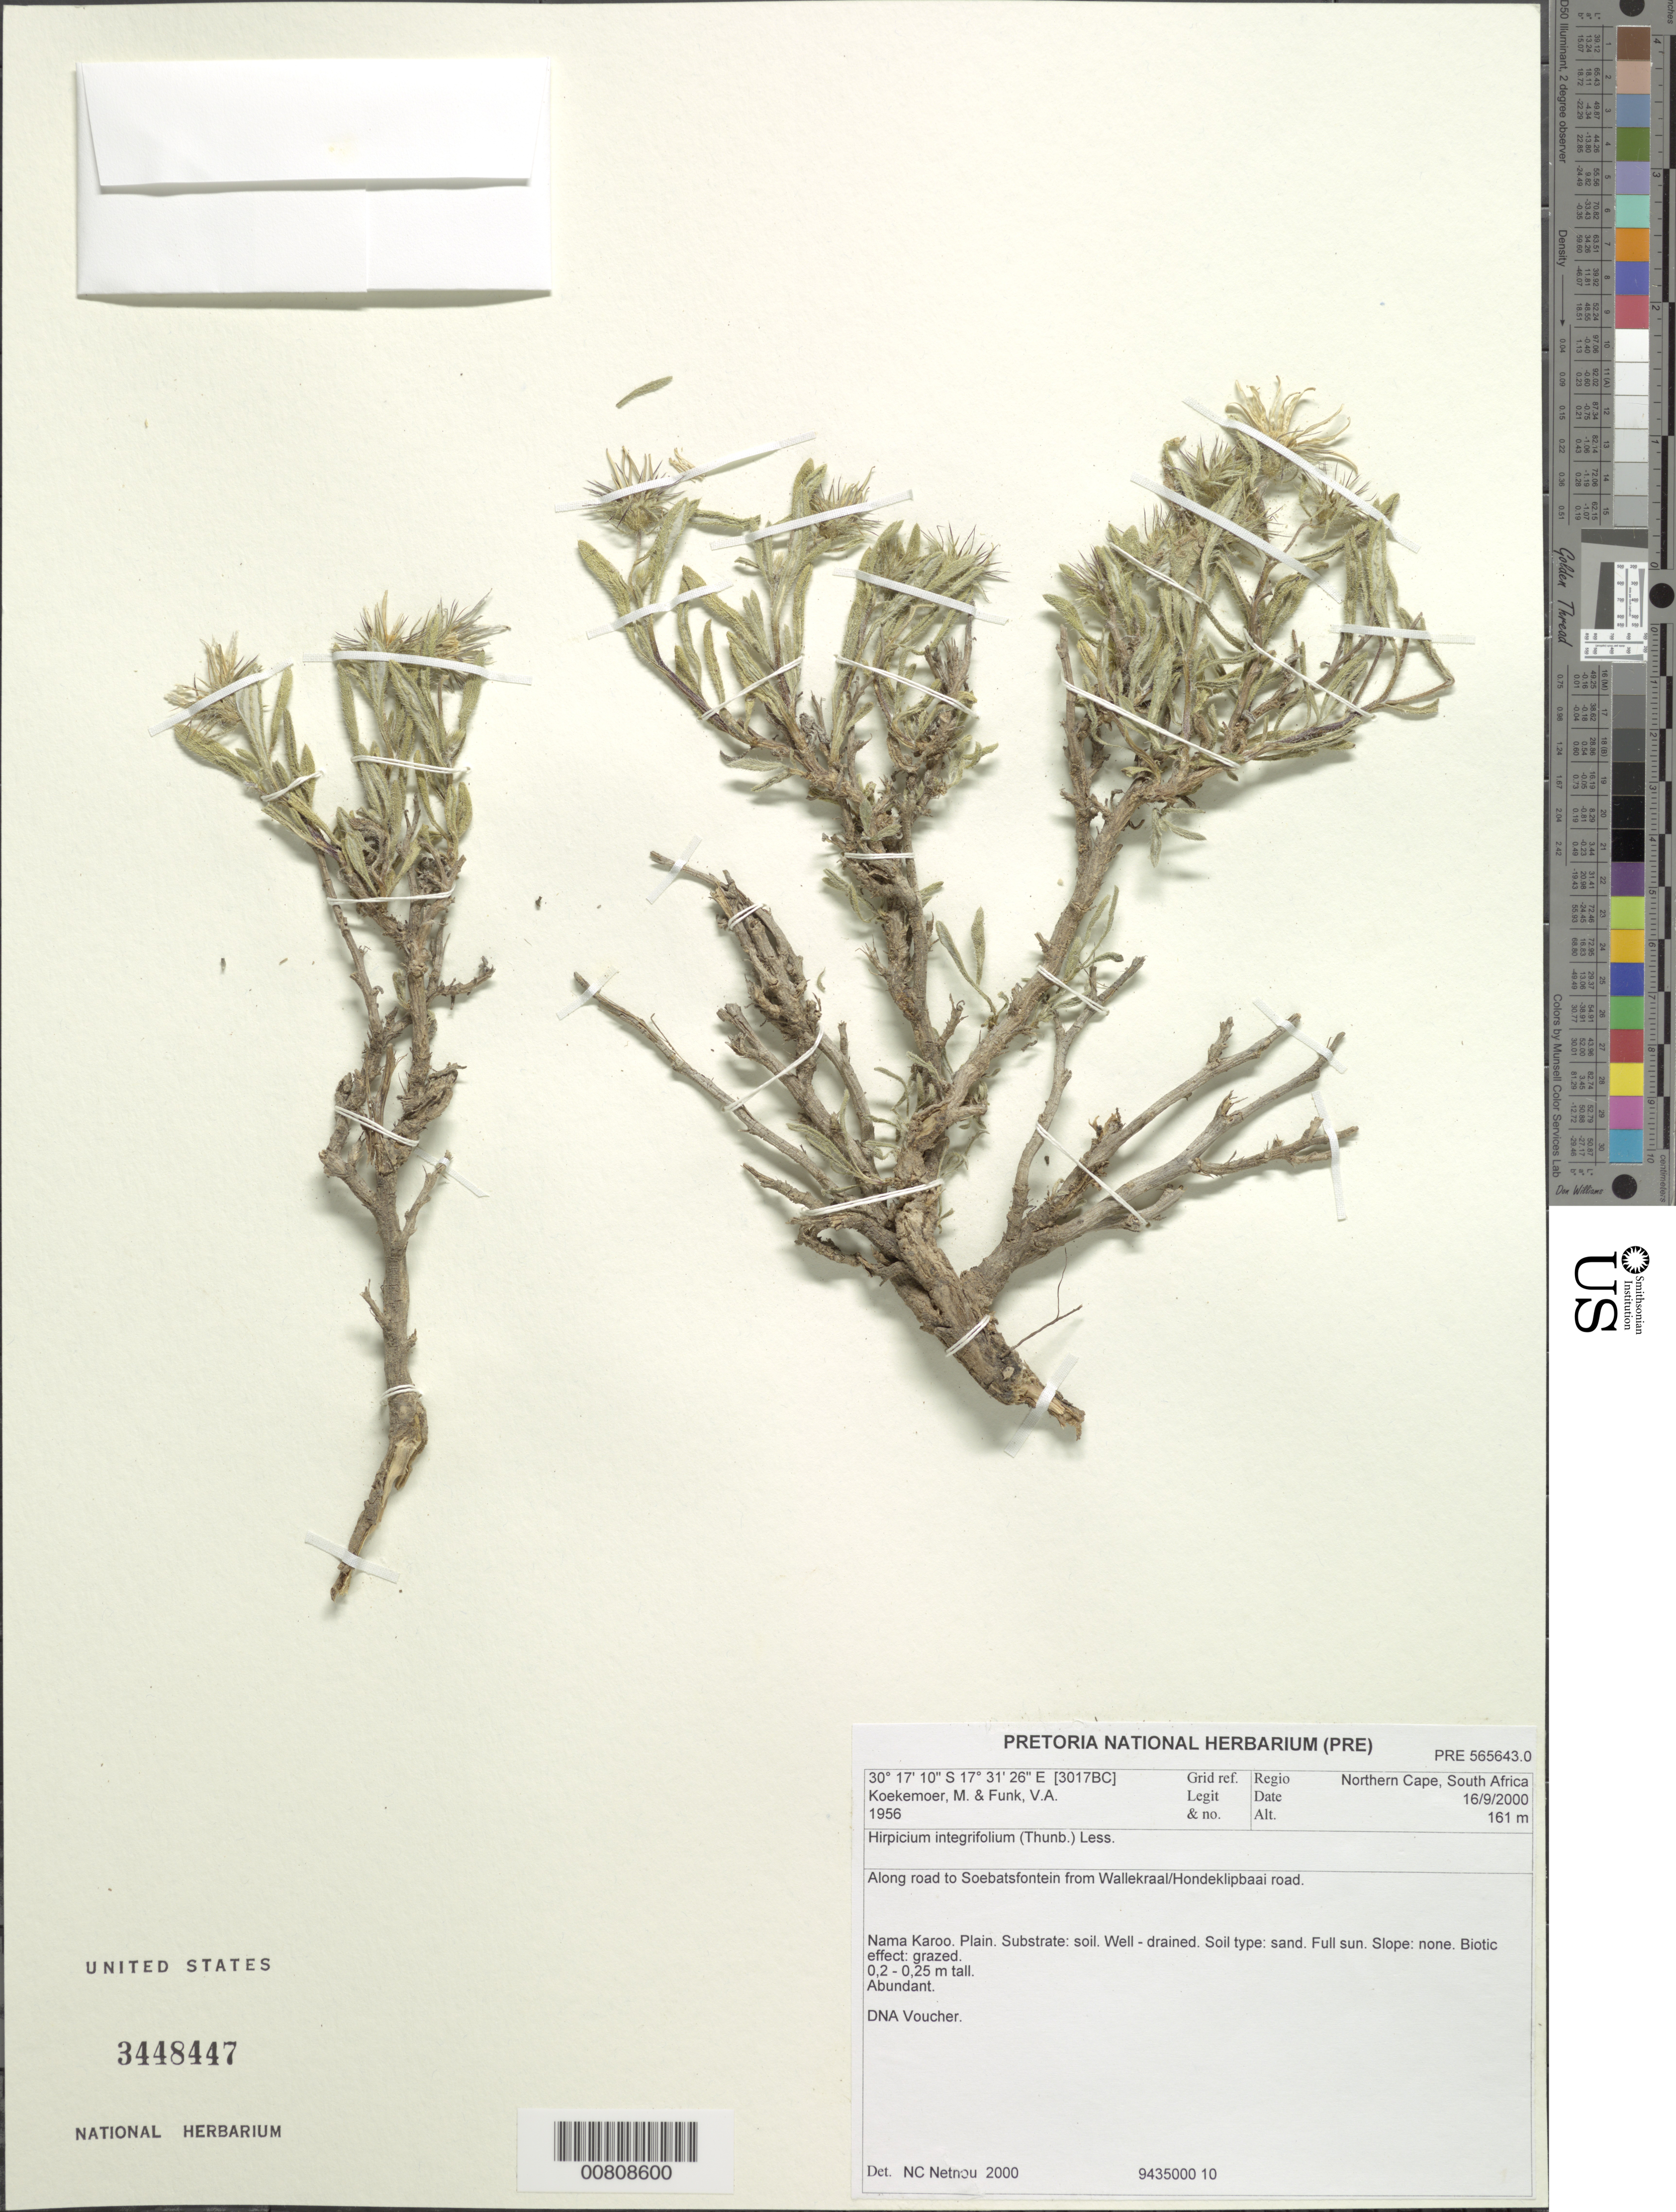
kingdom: Plantae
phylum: Tracheophyta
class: Magnoliopsida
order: Asterales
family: Asteraceae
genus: Hirpicium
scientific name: Hirpicium integrifolium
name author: (Thunb.) Less.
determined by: Netnou, N. C.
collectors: M. Koekemoer & V. Funk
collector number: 1956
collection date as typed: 16 September 2000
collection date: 2000-09-16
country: South Africa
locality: Northern Cape; road to Soebatsfonetin from Wallerkraal/Hondeklipbaai road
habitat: Nama Karoo; plain, soil, well-drained, sand, full sun, grazed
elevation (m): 161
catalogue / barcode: US 3448447